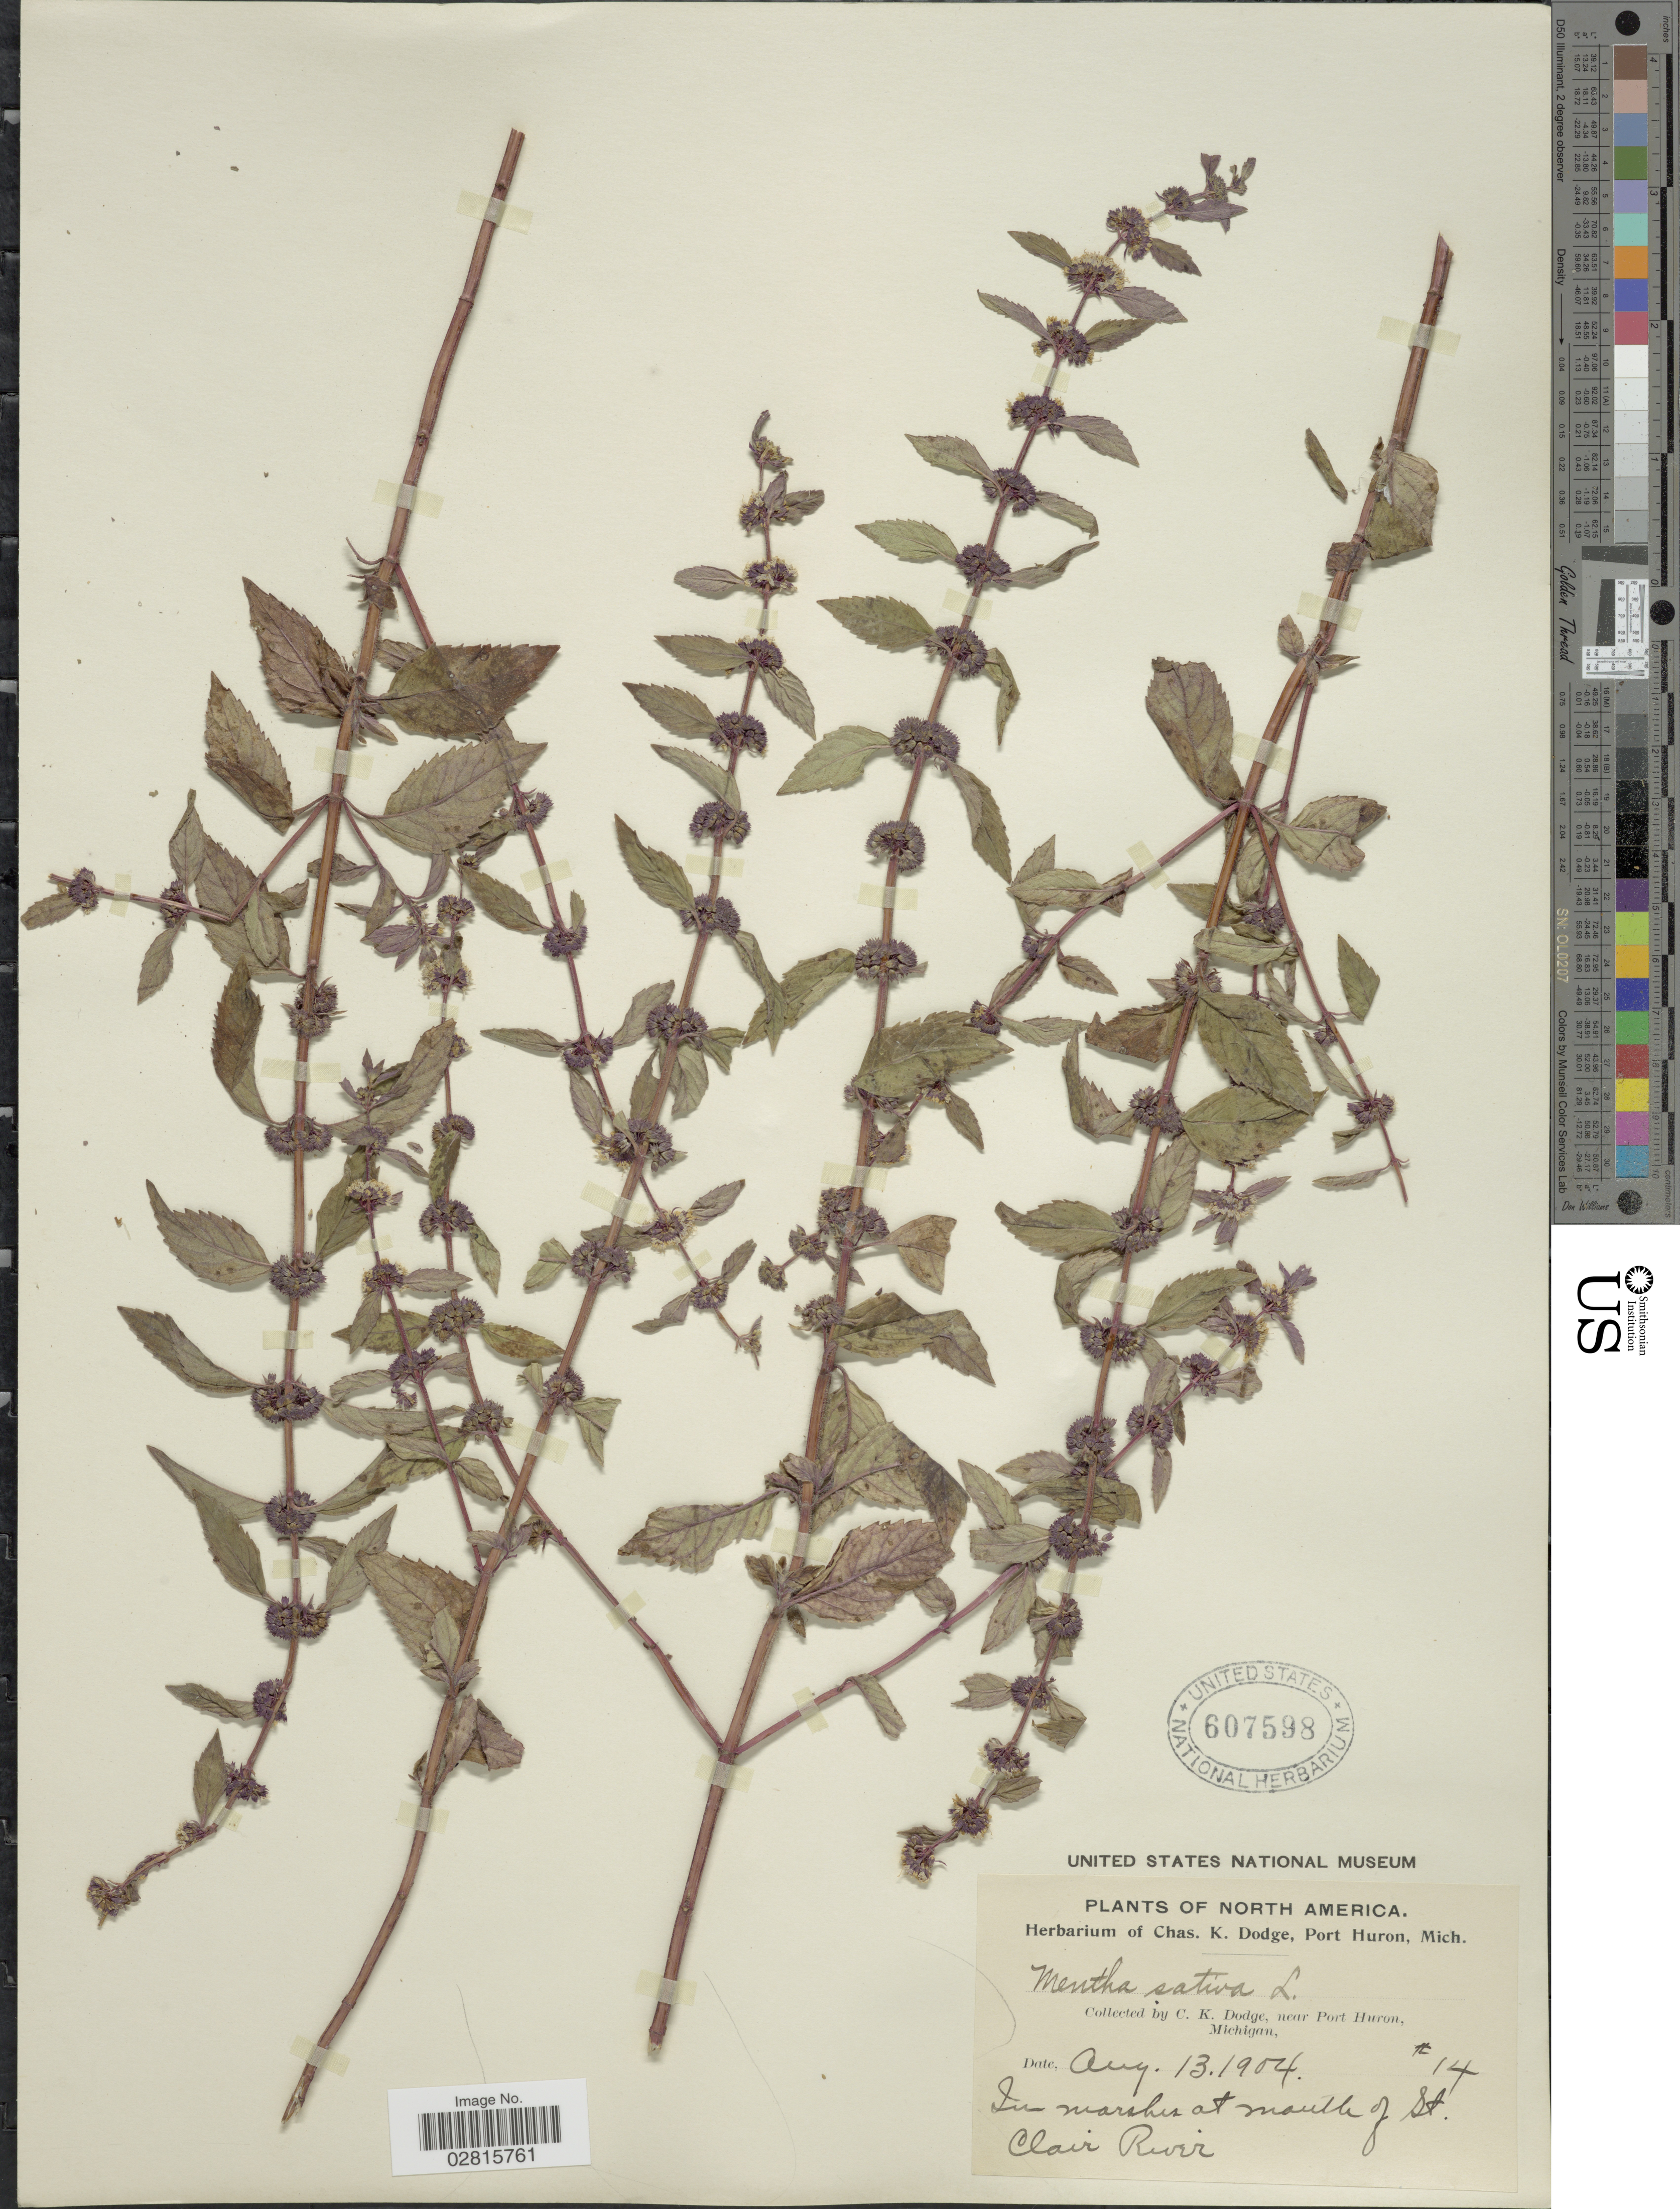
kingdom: Plantae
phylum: Tracheophyta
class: Magnoliopsida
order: Lamiales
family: Lamiaceae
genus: Mentha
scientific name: Mentha x sativa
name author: L.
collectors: C. K. Dodge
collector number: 14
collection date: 1904-08-13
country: United States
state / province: Michigan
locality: Near Port Huron, mouth of St. Clair River.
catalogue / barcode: US 607598